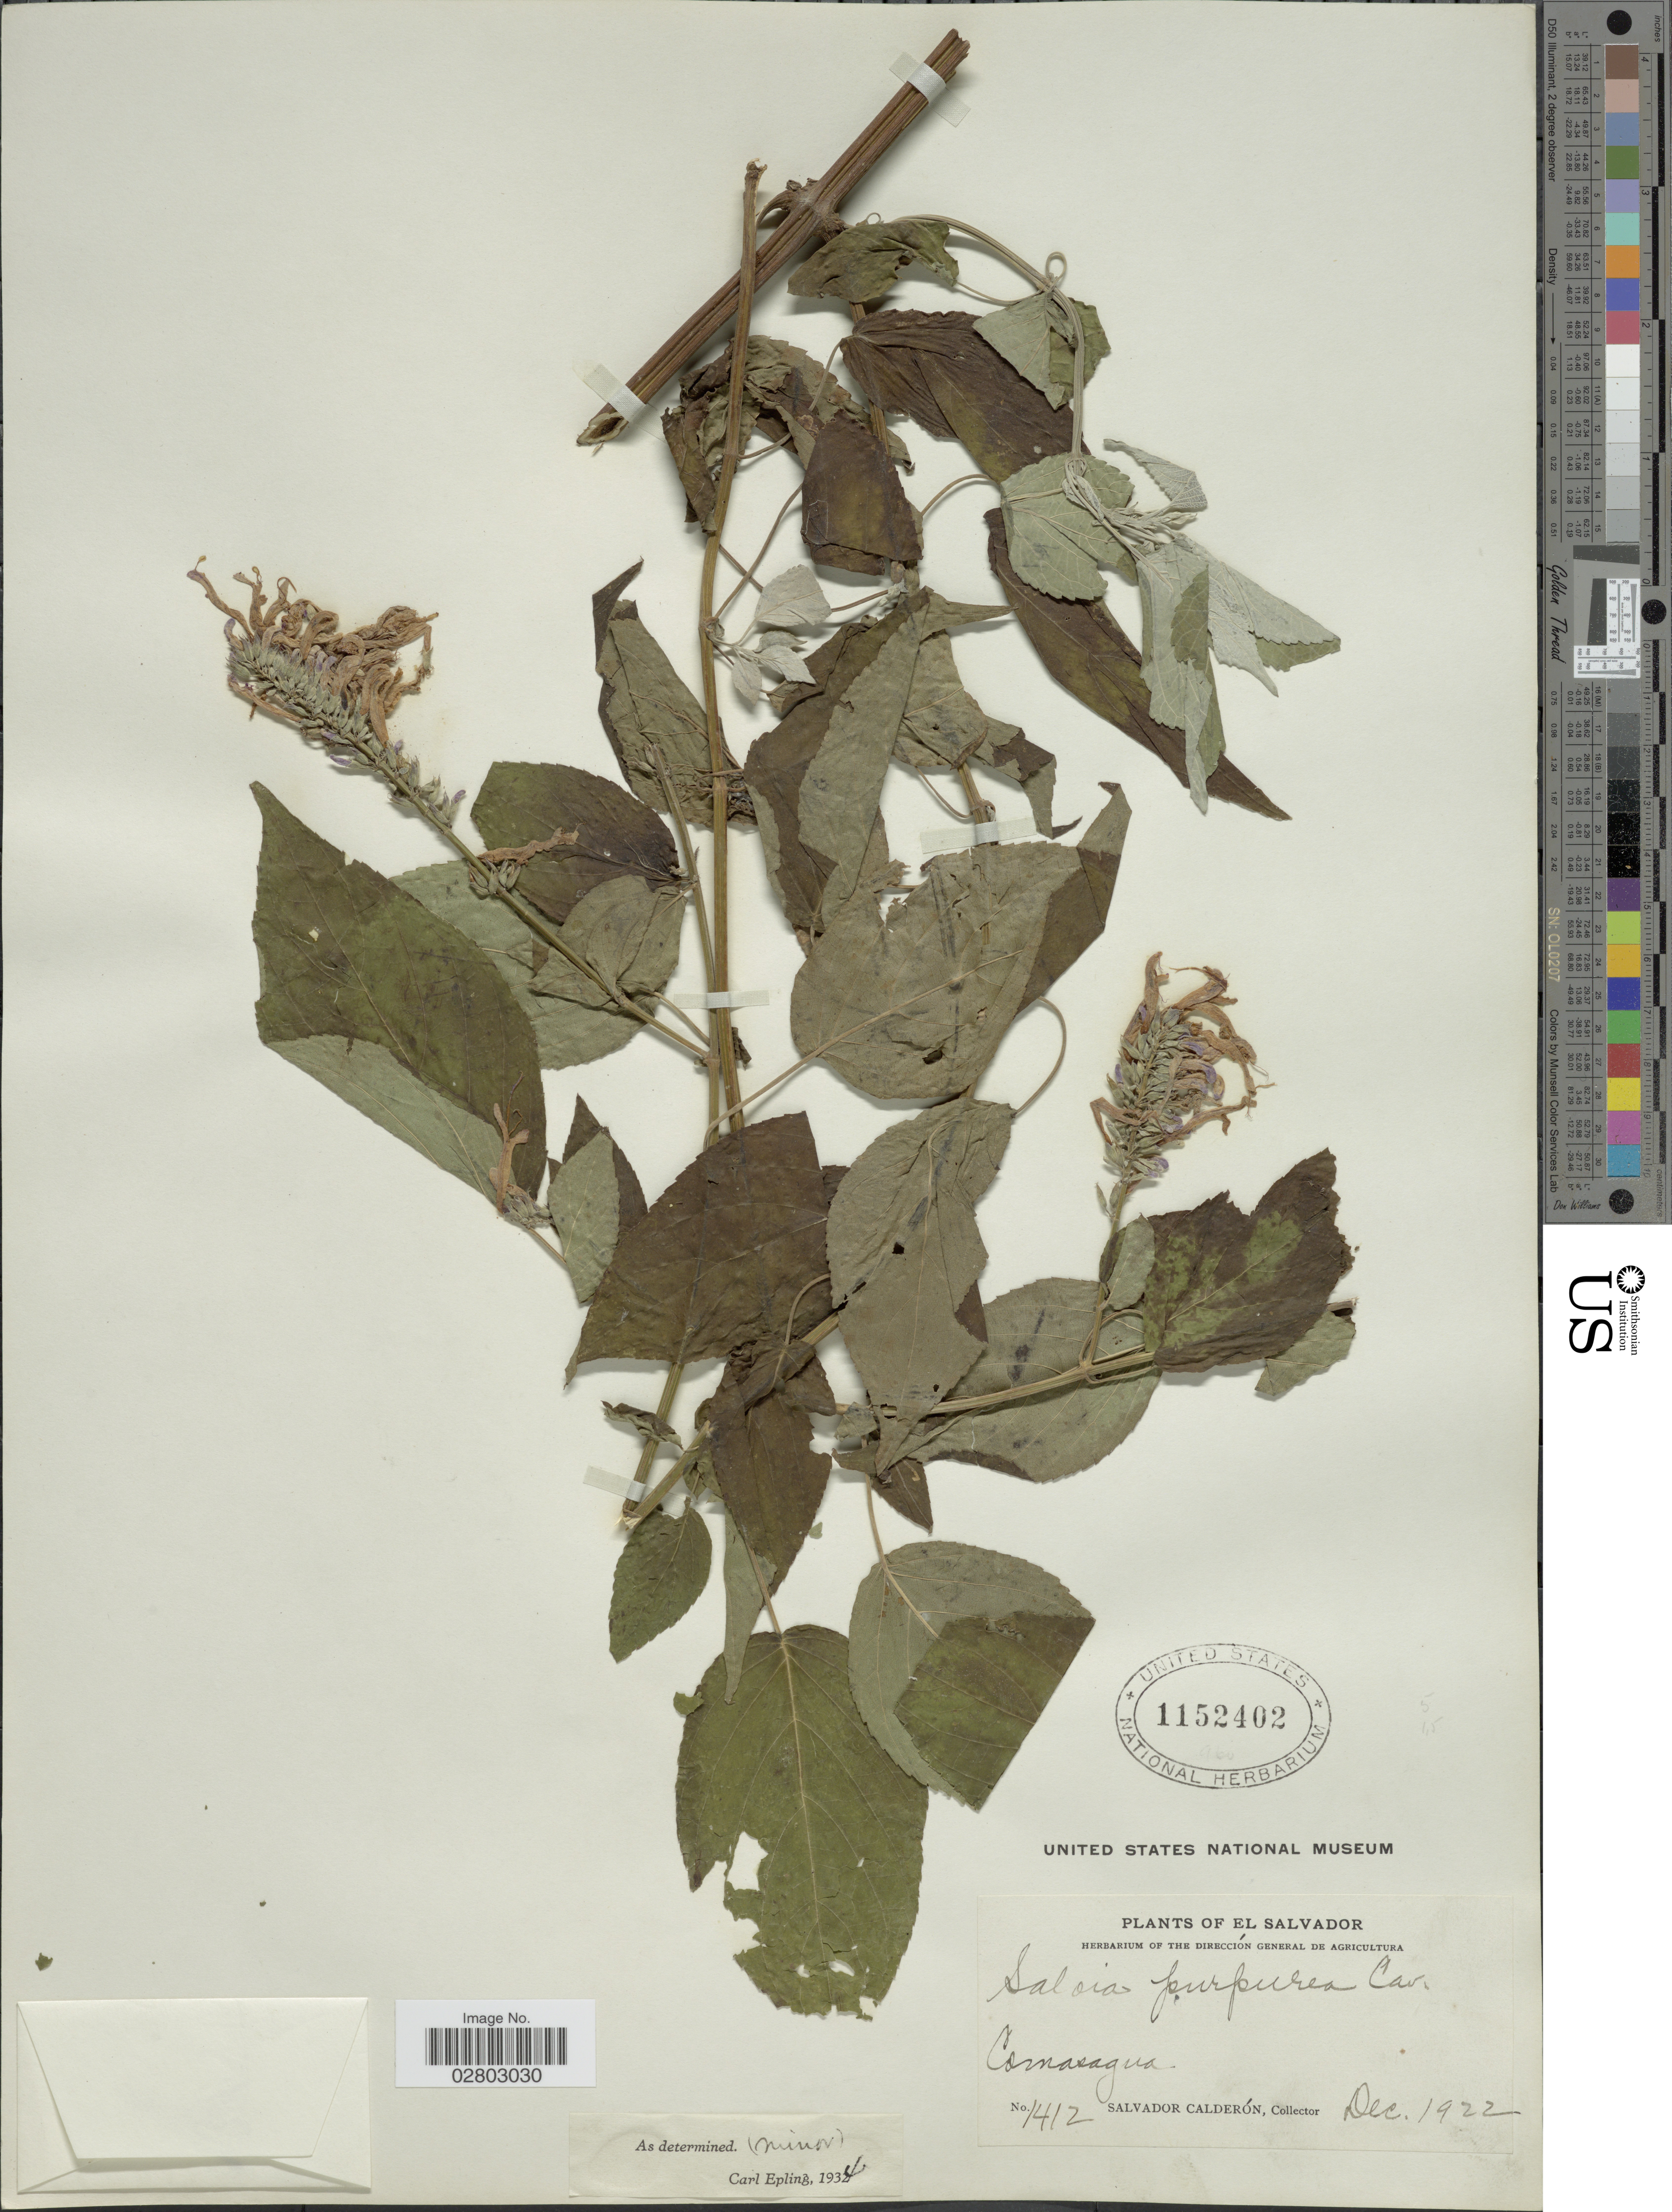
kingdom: Plantae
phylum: Tracheophyta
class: Magnoliopsida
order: Lamiales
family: Lamiaceae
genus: Salvia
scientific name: Salvia purpurea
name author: Cav.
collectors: S. Calderón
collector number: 1412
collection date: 1922-12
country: El Salvador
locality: Comasagua.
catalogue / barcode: US 1152402